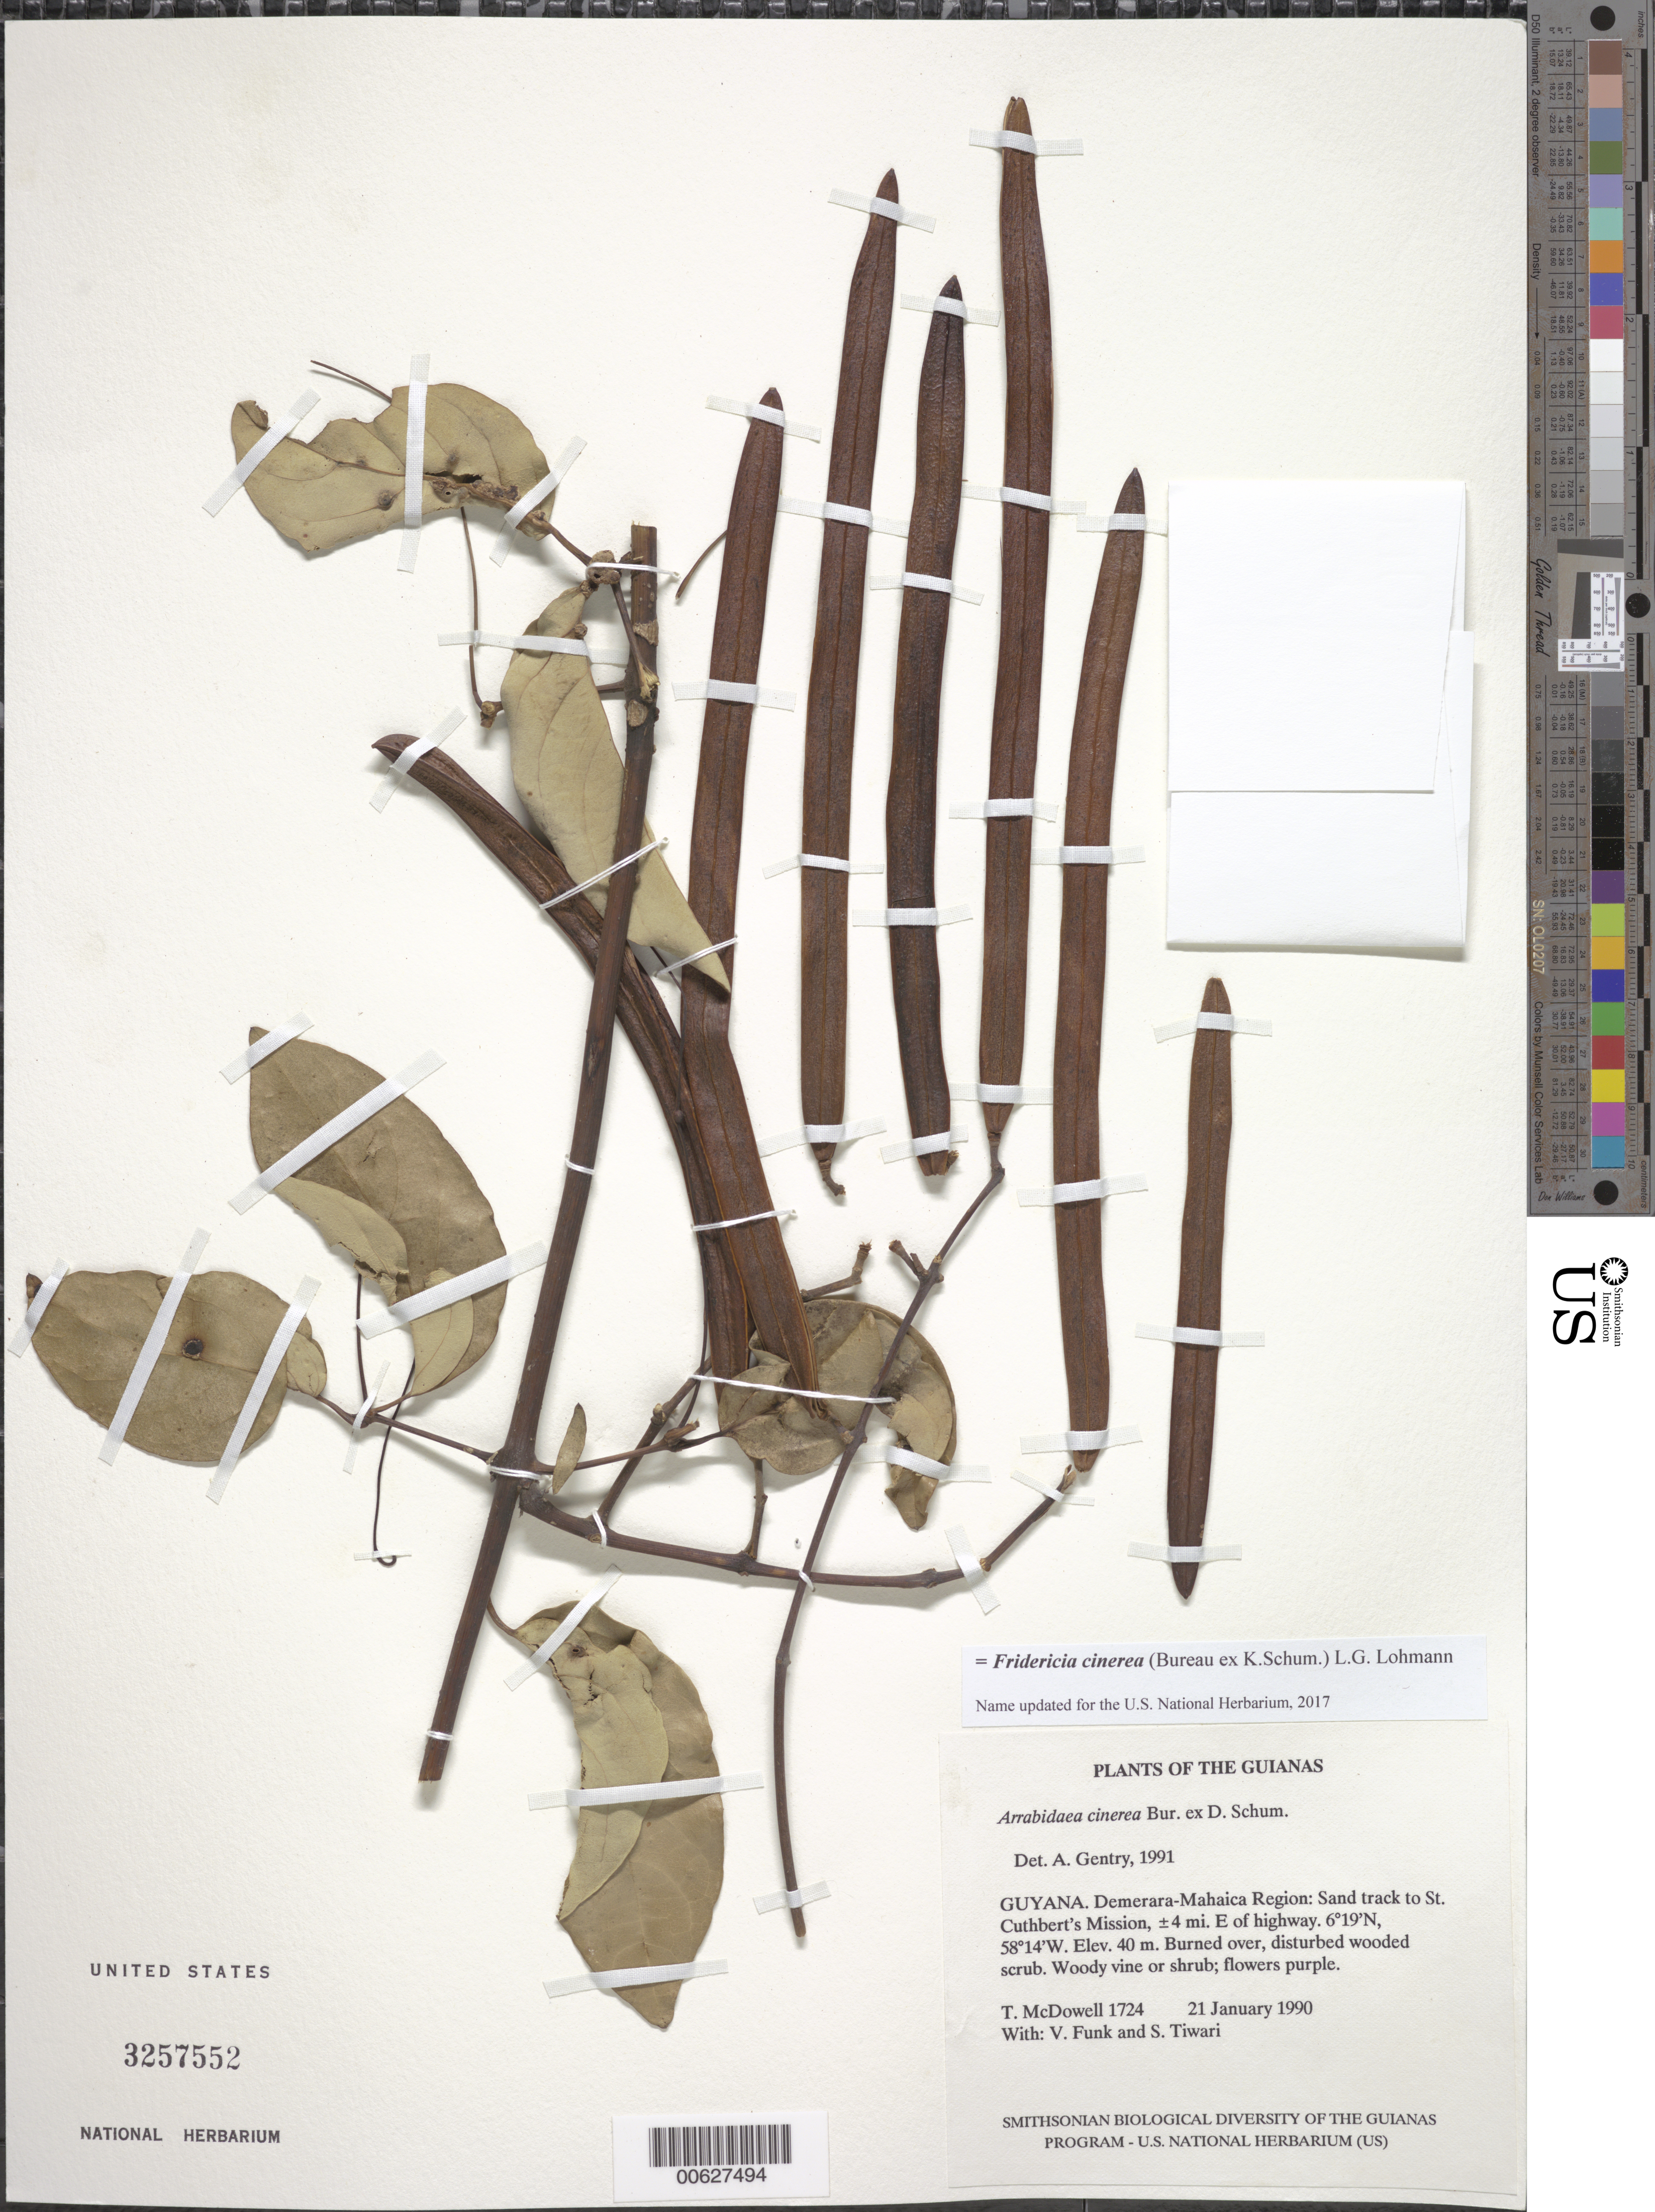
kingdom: Plantae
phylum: Tracheophyta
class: Magnoliopsida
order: Lamiales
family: Bignoniaceae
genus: Fridericia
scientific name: Fridericia cinerea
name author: (Bureau ex K. Schum.) L.G. Lohmann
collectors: T. McDowell, V. Funk & S. Tiwari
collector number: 1724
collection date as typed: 21 January 1990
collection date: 1990-01-21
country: Guyana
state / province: Demerara-Mahaica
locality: Sand track to St. Cuthbert's Mission, ±4 mi. E of highway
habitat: Burned over, highly disturbed wooded scrub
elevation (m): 40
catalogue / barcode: US 3257552